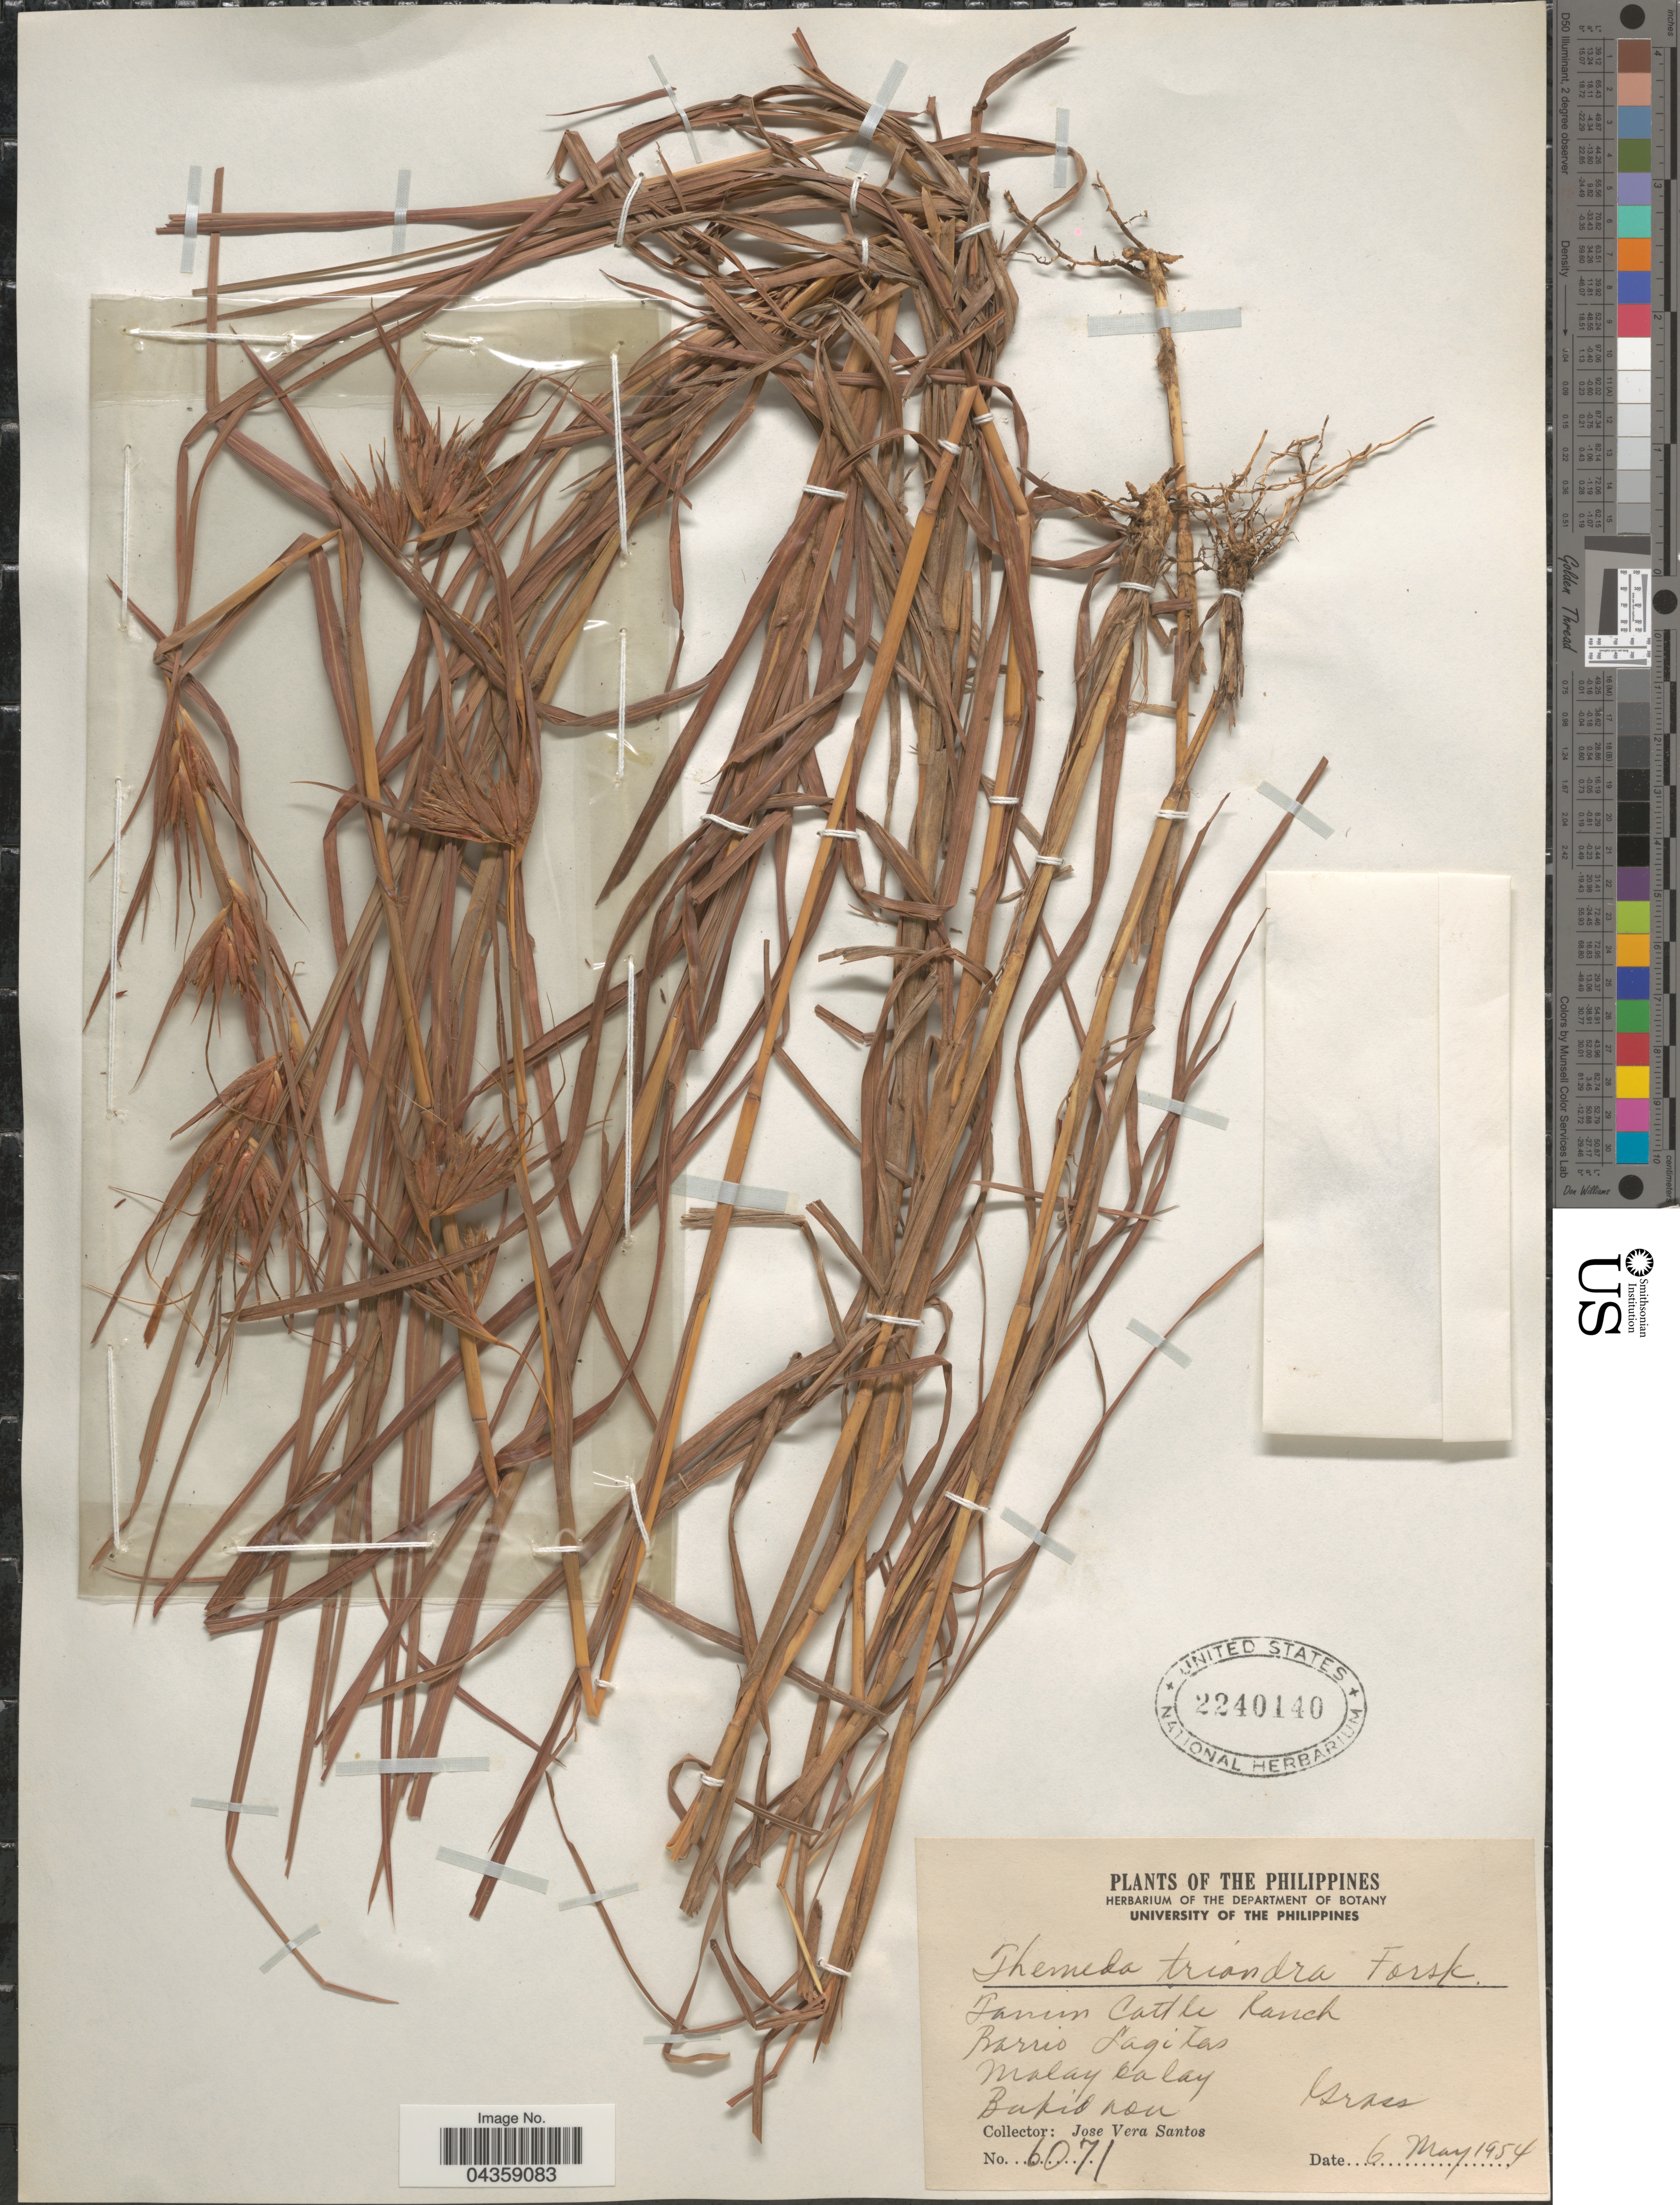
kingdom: Plantae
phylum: Tracheophyta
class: Liliopsida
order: Poales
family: Poaceae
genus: Themeda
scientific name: Themeda triandra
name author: Forssk.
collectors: J. V. Santos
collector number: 6071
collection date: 1954-05-06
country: Philippines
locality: Farm Cattle Ranch. Barrio Lagitas. Malay Calay. Bukidnon.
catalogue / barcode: US 2240140